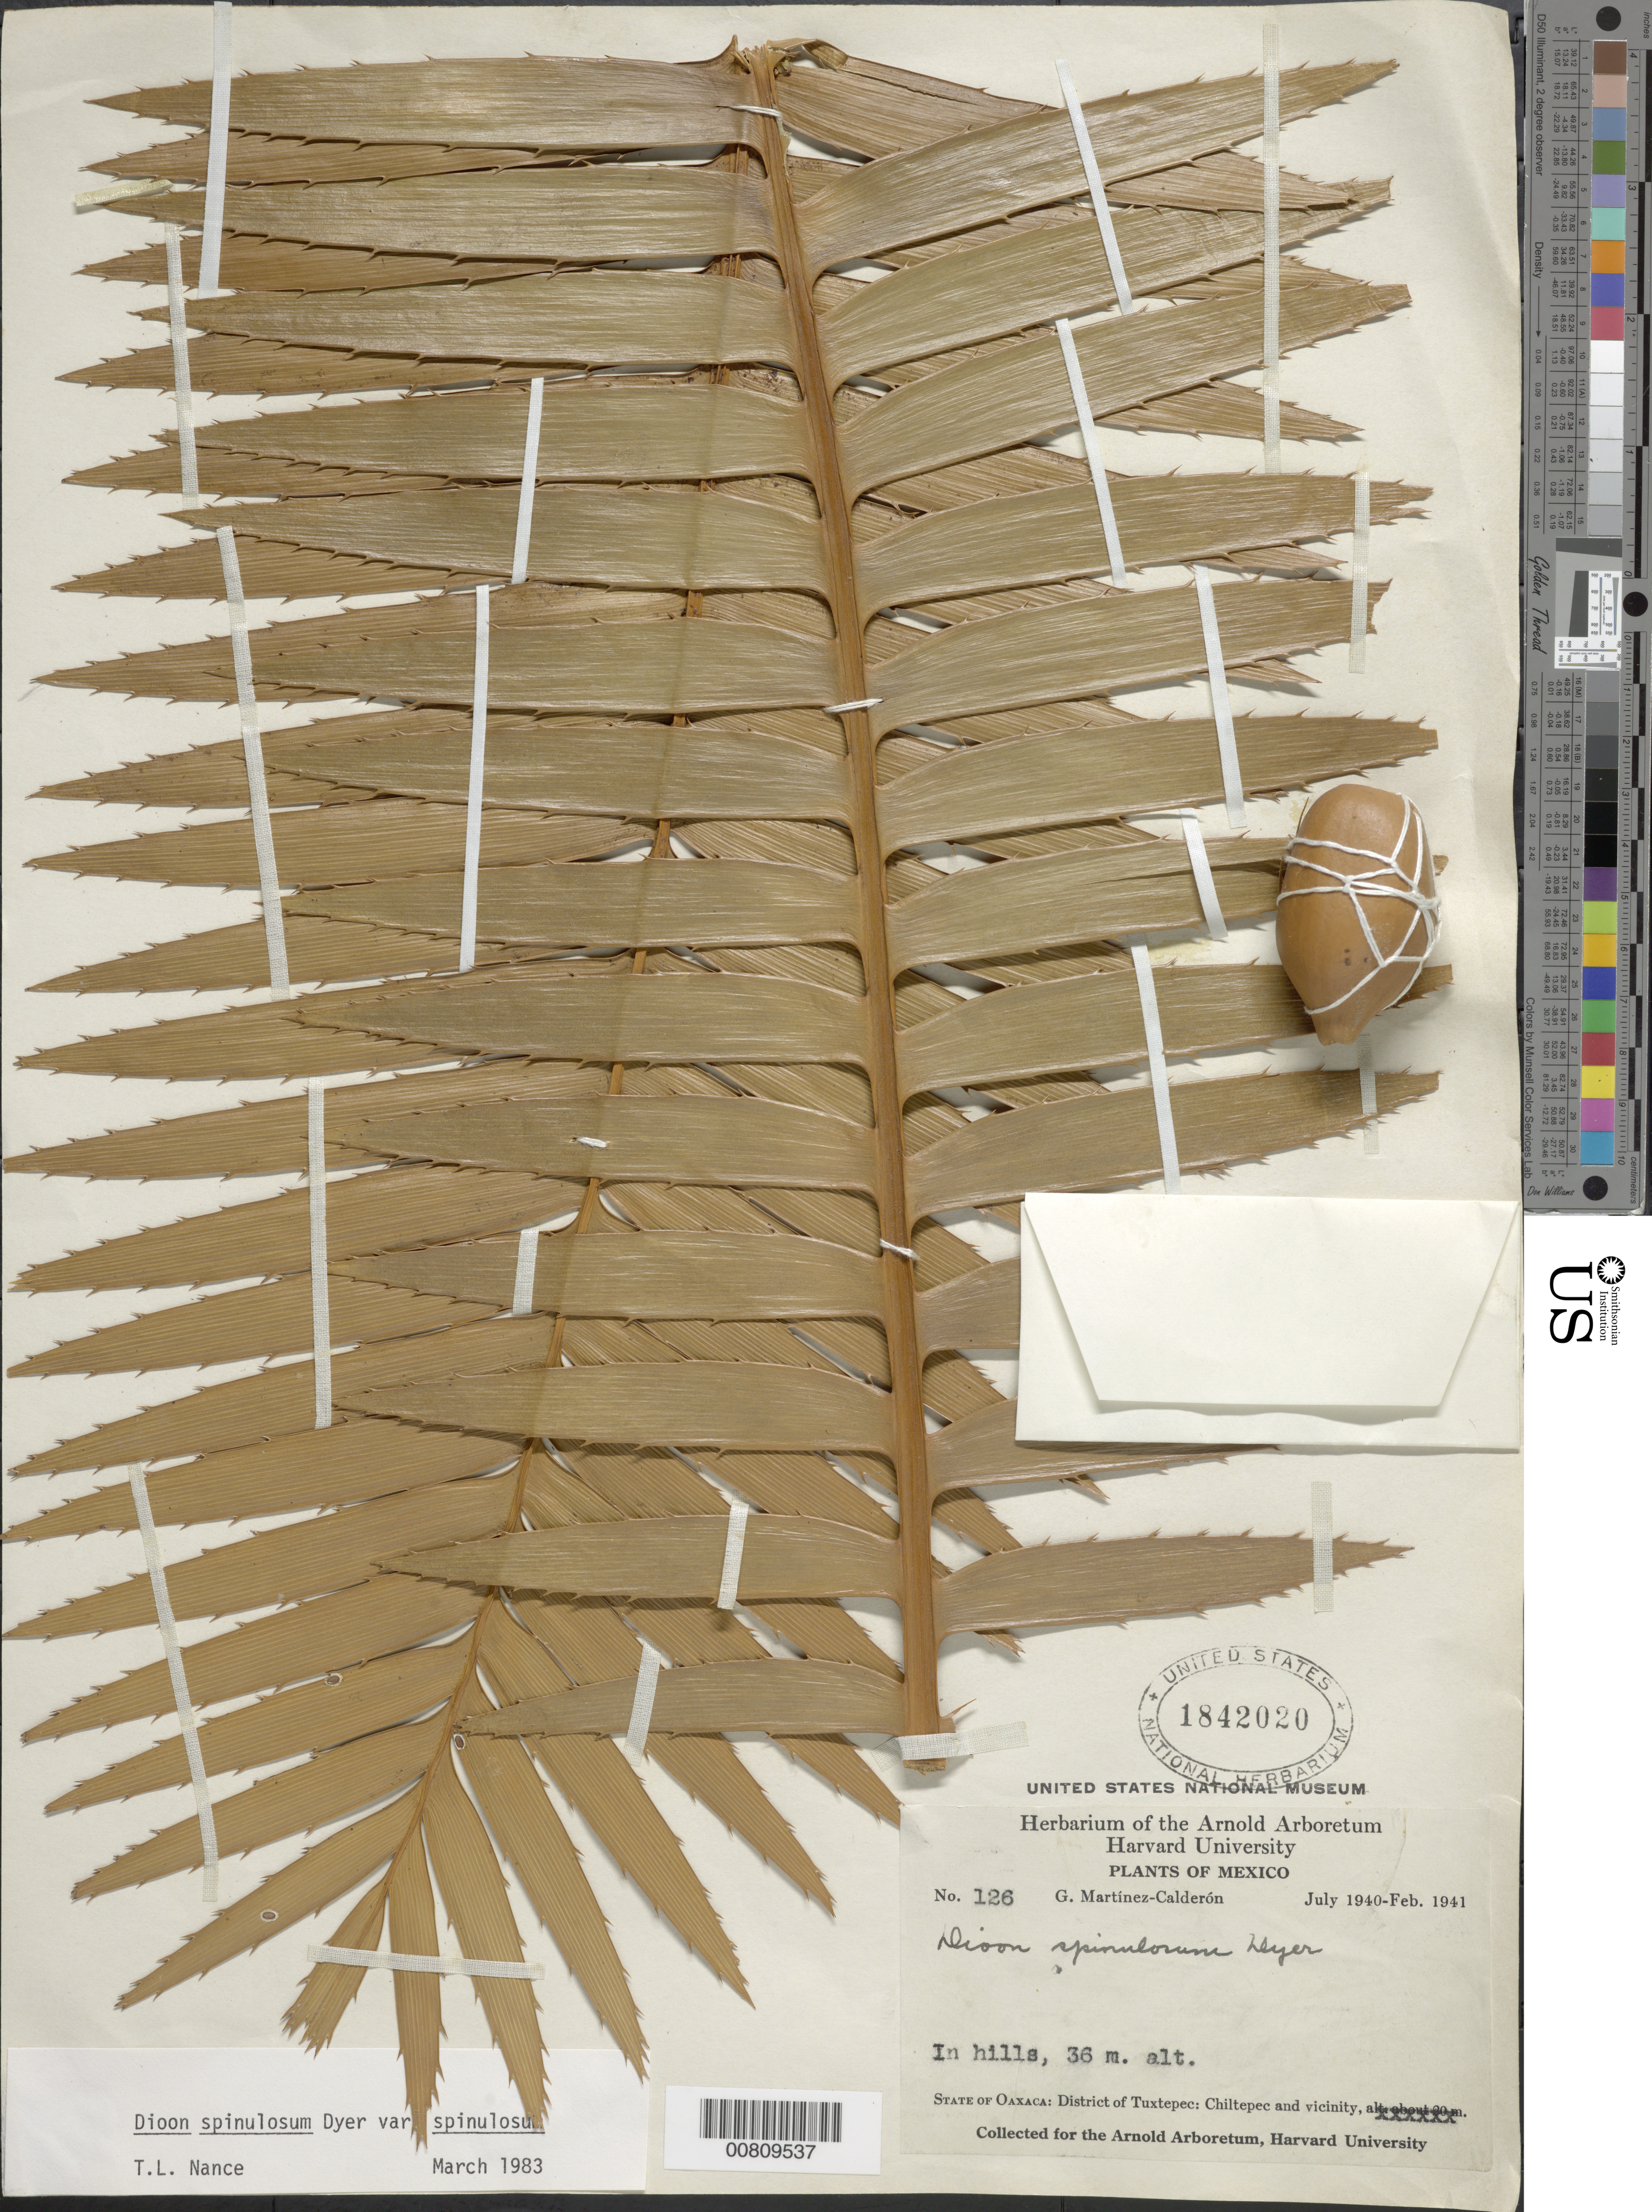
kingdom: Plantae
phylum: Tracheophyta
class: Cycadopsida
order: Cycadales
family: Zamiaceae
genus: Dioon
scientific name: Dioon spinulosum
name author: Dyer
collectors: G. Martínez Calderón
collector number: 126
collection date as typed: Jul 1940 to -- Feb 1941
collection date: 1940-07/1941-02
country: Mexico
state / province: Oaxaca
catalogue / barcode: US 1842020